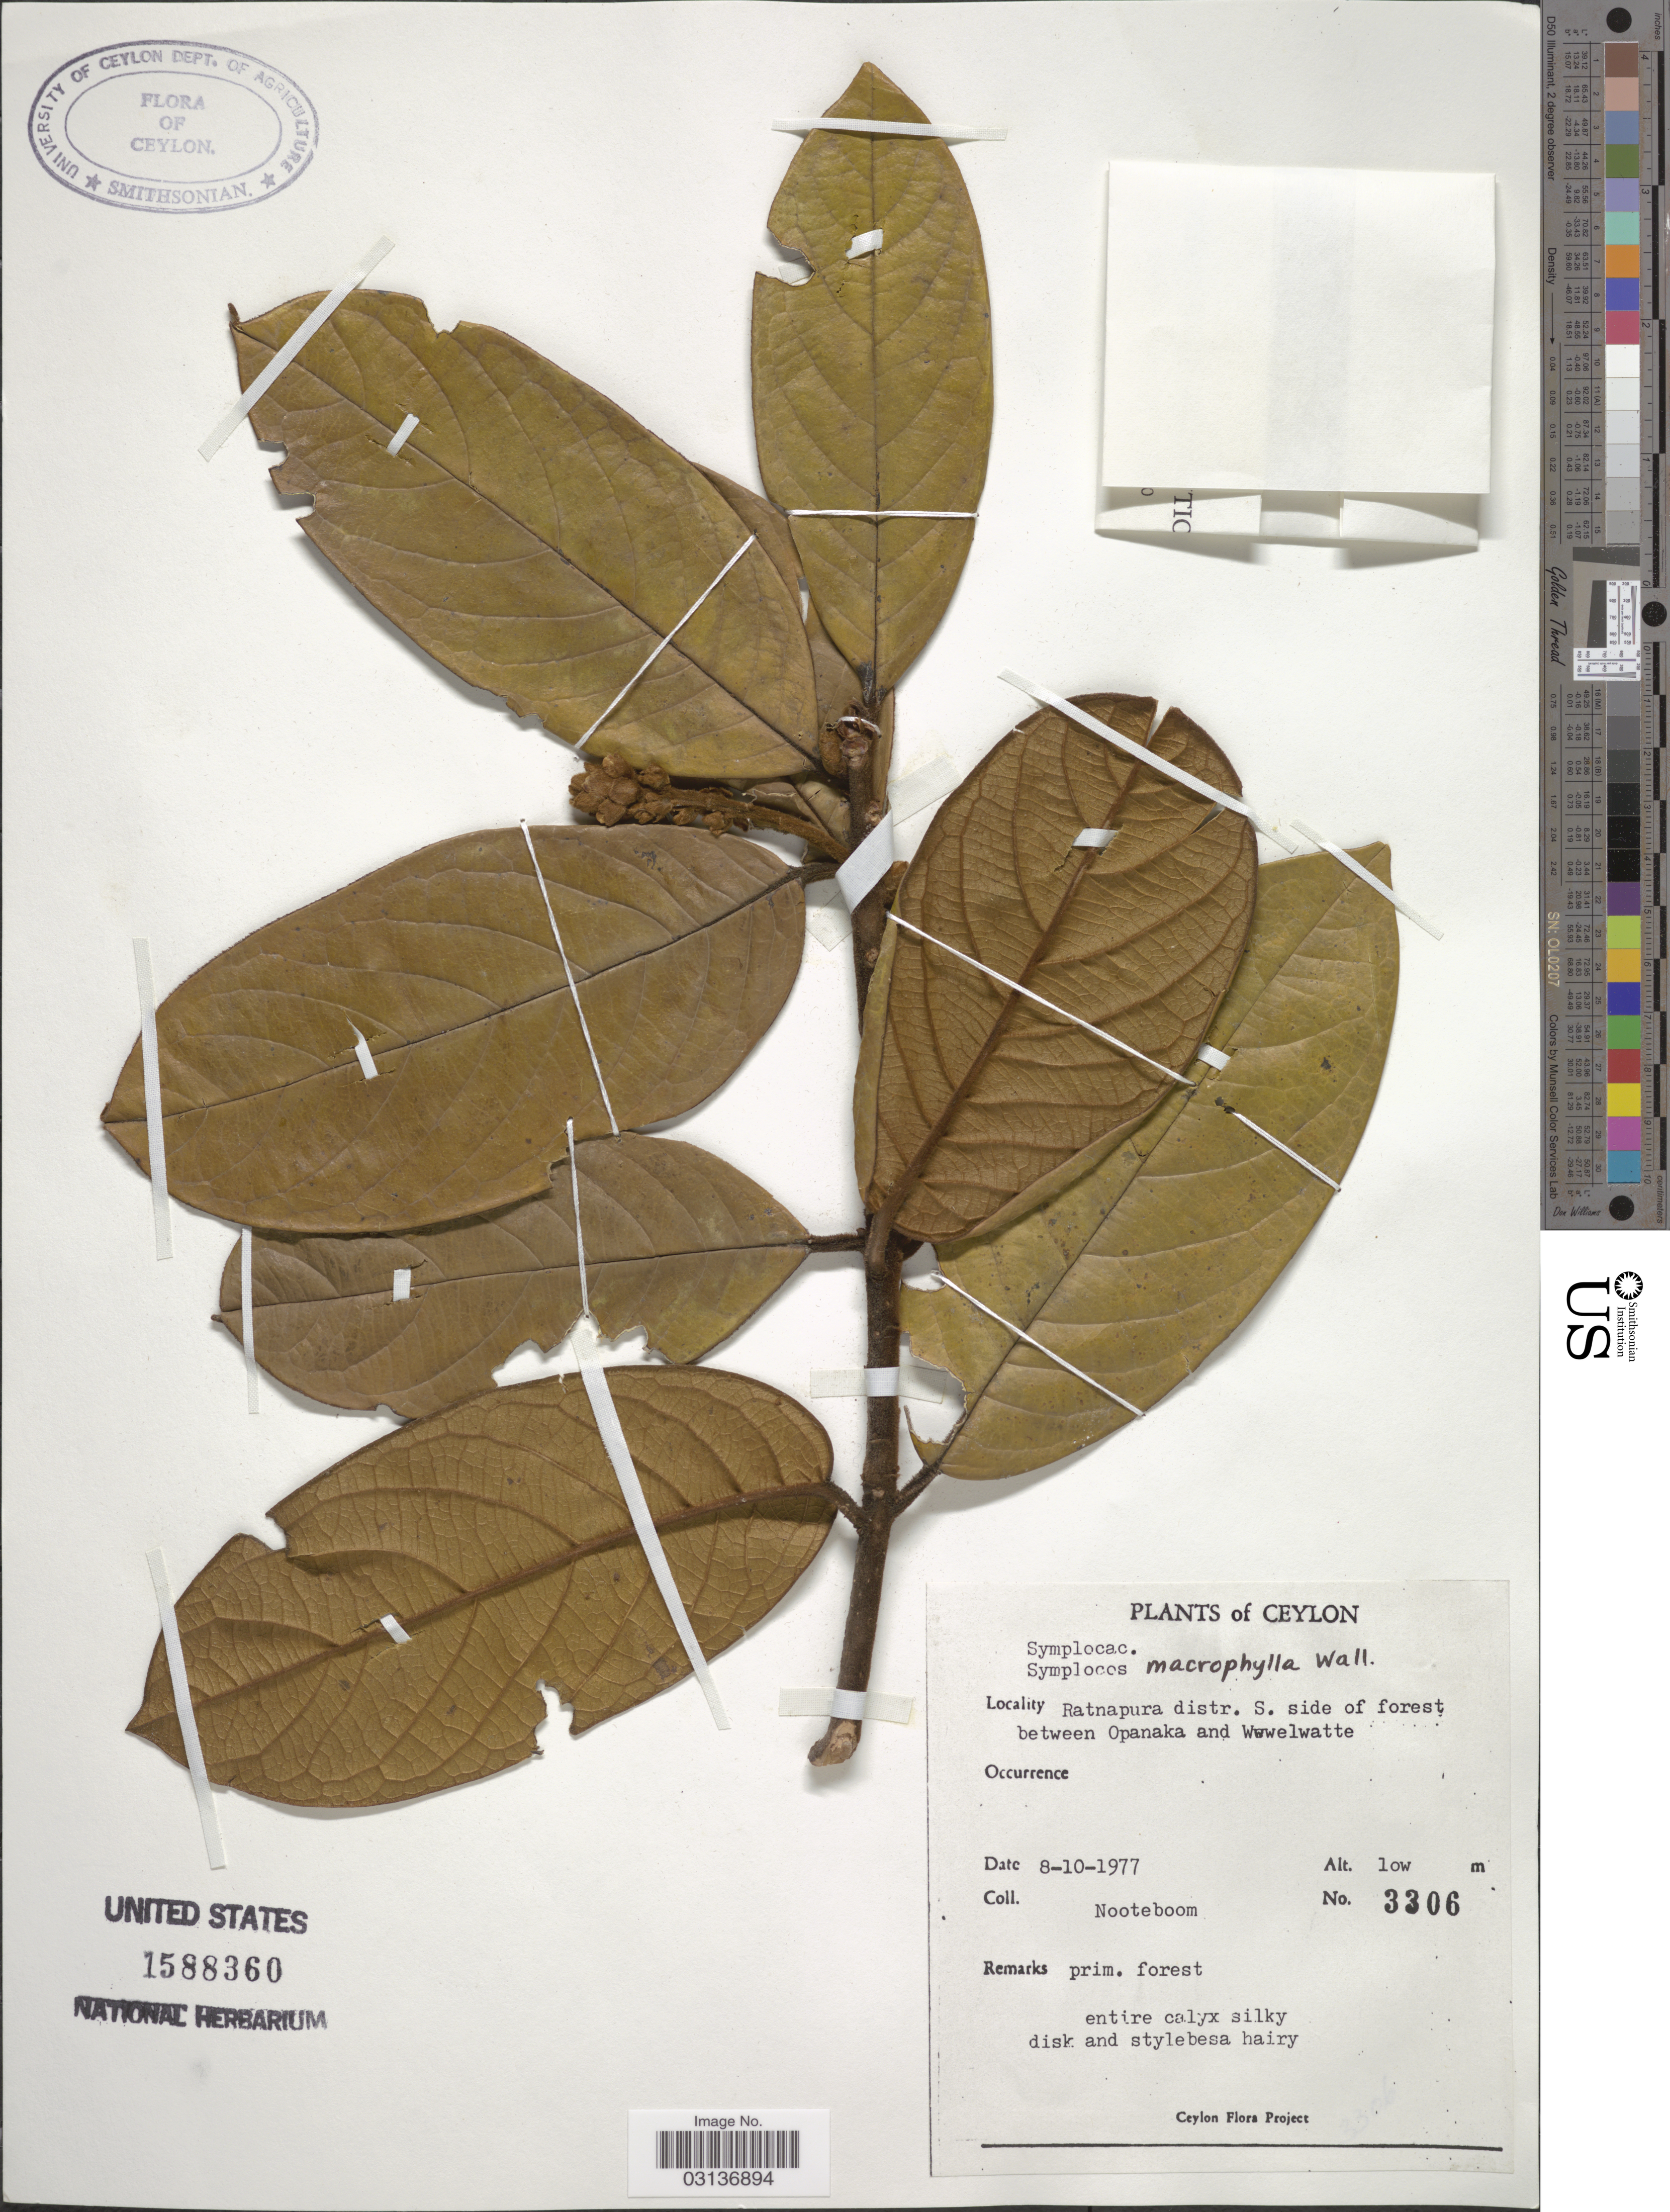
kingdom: Plantae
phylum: Tracheophyta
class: Magnoliopsida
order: Ericales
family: Symplocaceae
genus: Symplocos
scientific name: Symplocos macrophylla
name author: Wall. ex DC.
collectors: Nooteboom, --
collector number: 3306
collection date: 1977-10-08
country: Sri Lanka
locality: Ceylon. Ratnapura distr. S. side of forest between Opanaka and Wuwelwatte [interpreted].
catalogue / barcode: US 1588360